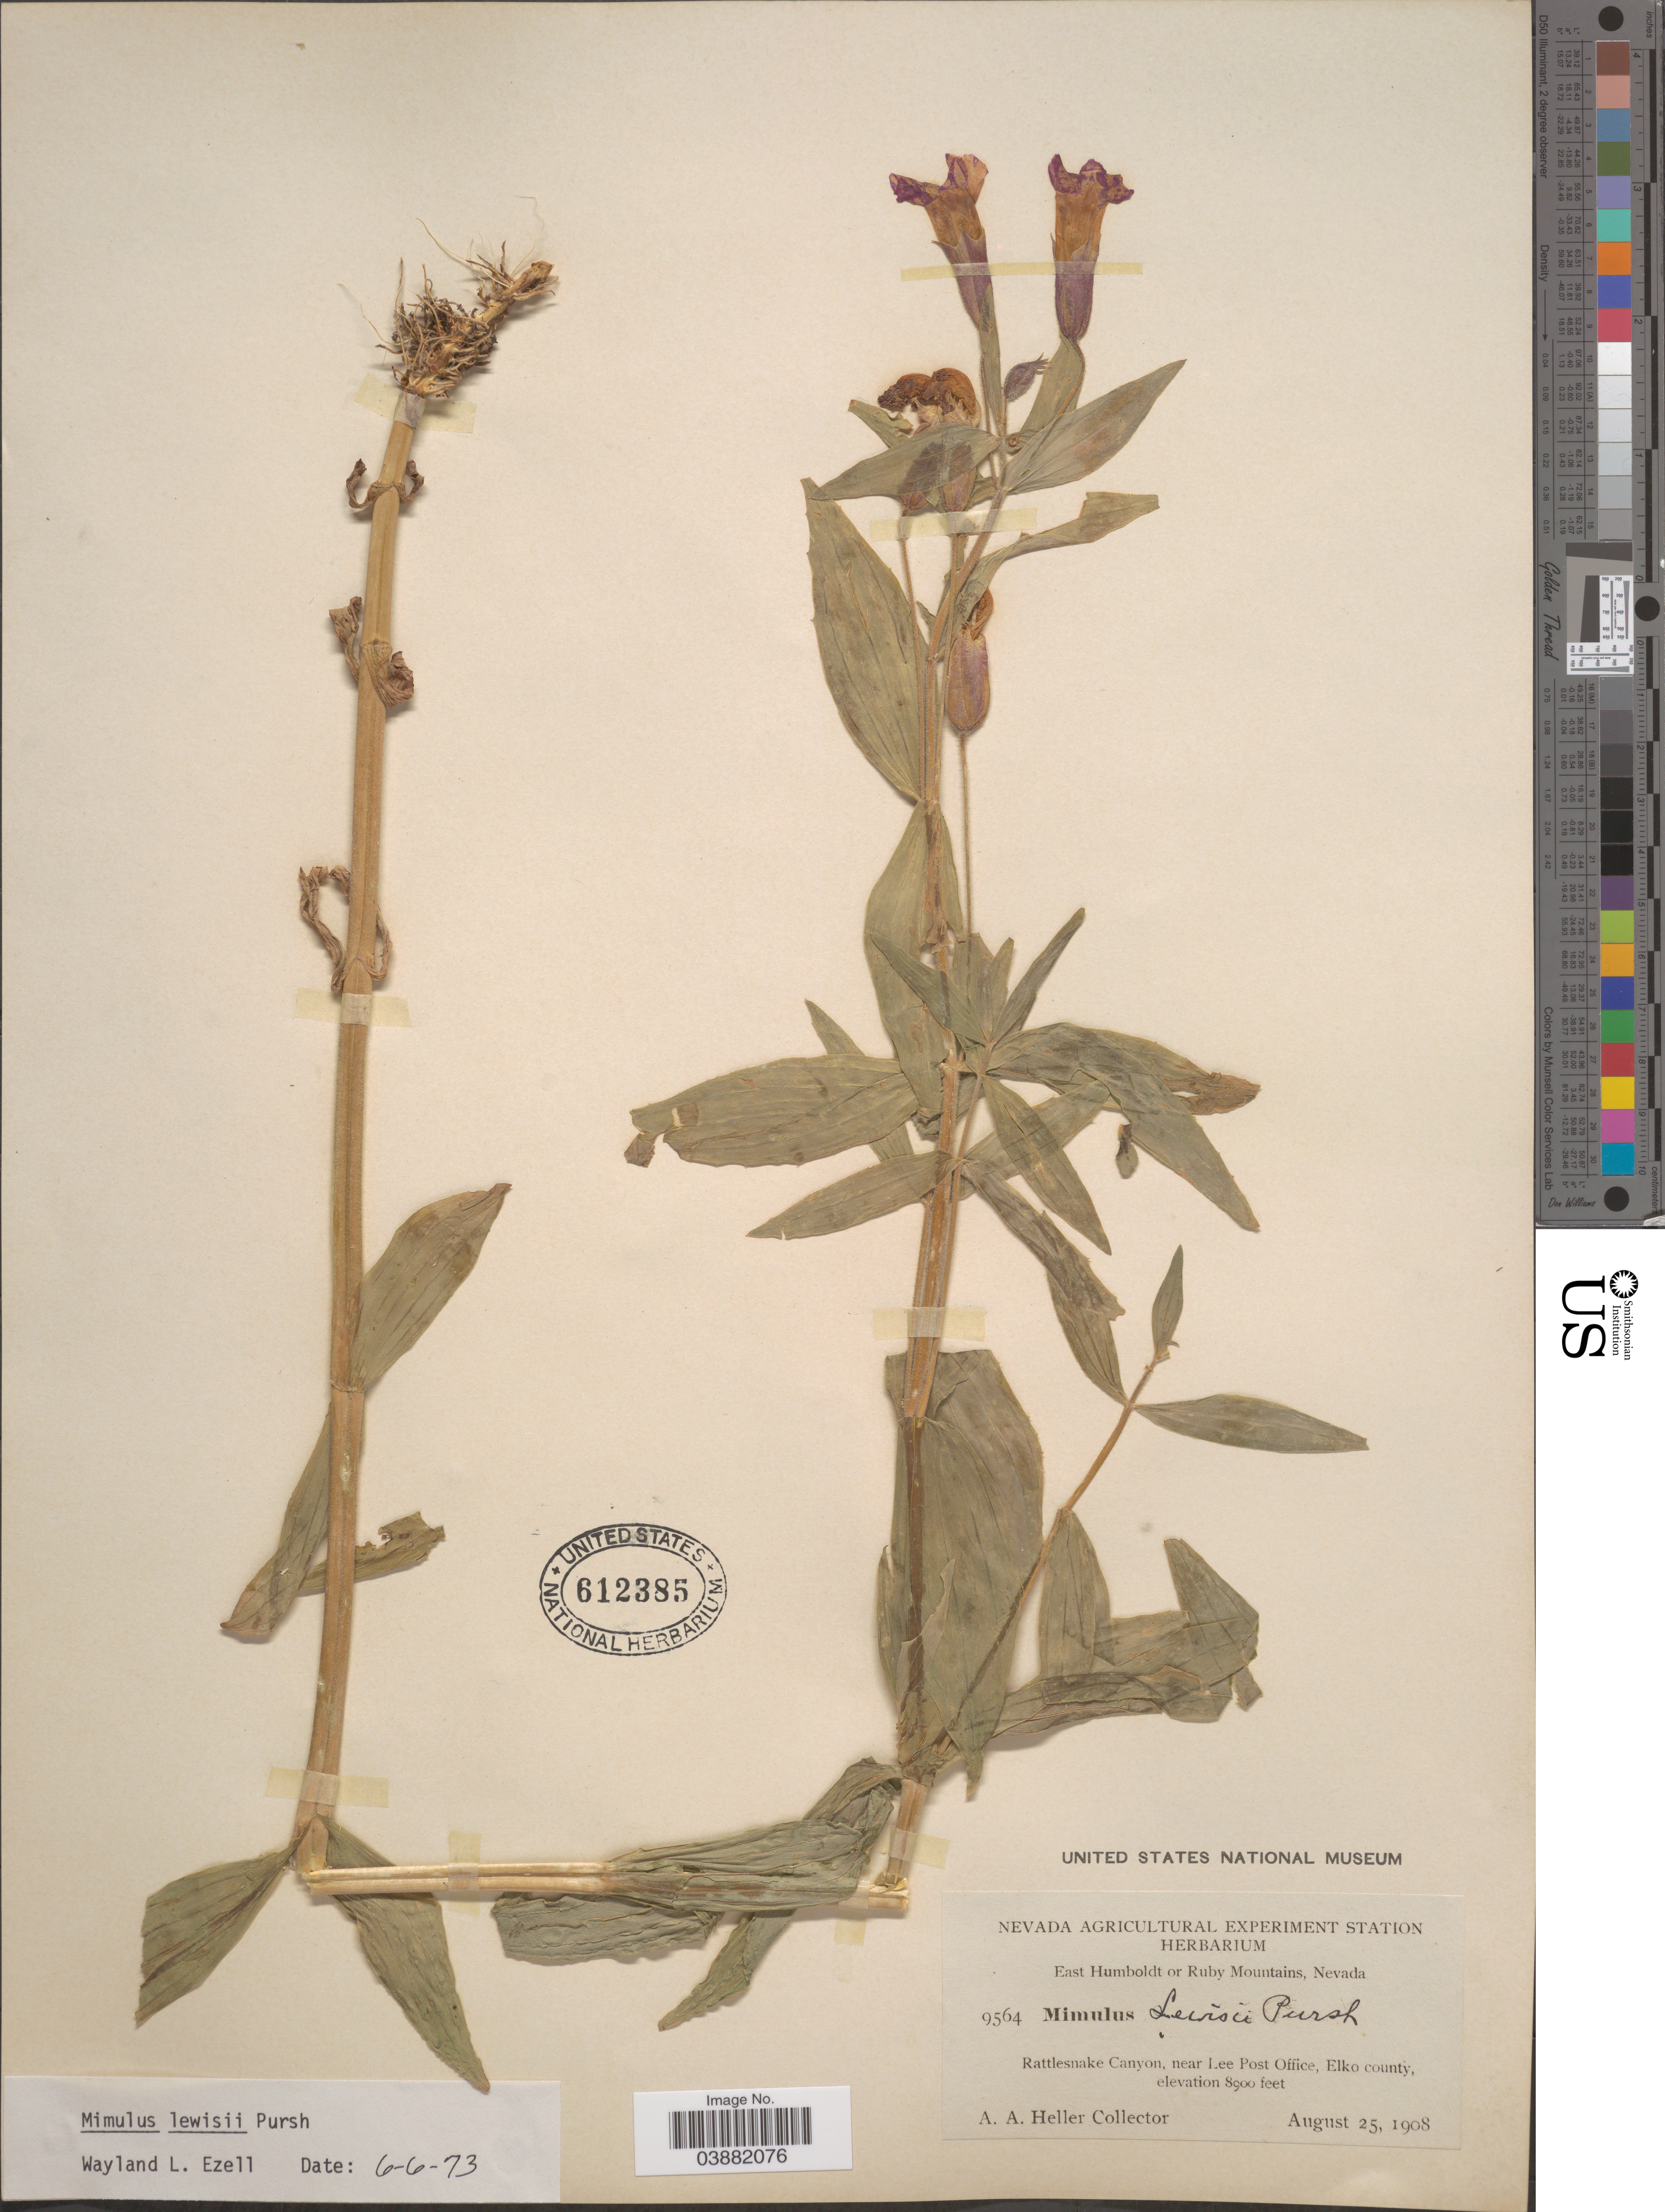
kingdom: Plantae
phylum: Tracheophyta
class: Magnoliopsida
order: Lamiales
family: Phrymaceae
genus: Mimulus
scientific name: Mimulus lewisii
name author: Pursh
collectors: A. A. Heller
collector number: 9564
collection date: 1908-08-25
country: United States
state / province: Nevada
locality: East Humboldt or Ruby Mountains. Rattlesnake Canyon, near Lee Post Office, Elko county.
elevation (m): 2713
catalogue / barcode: US 612385